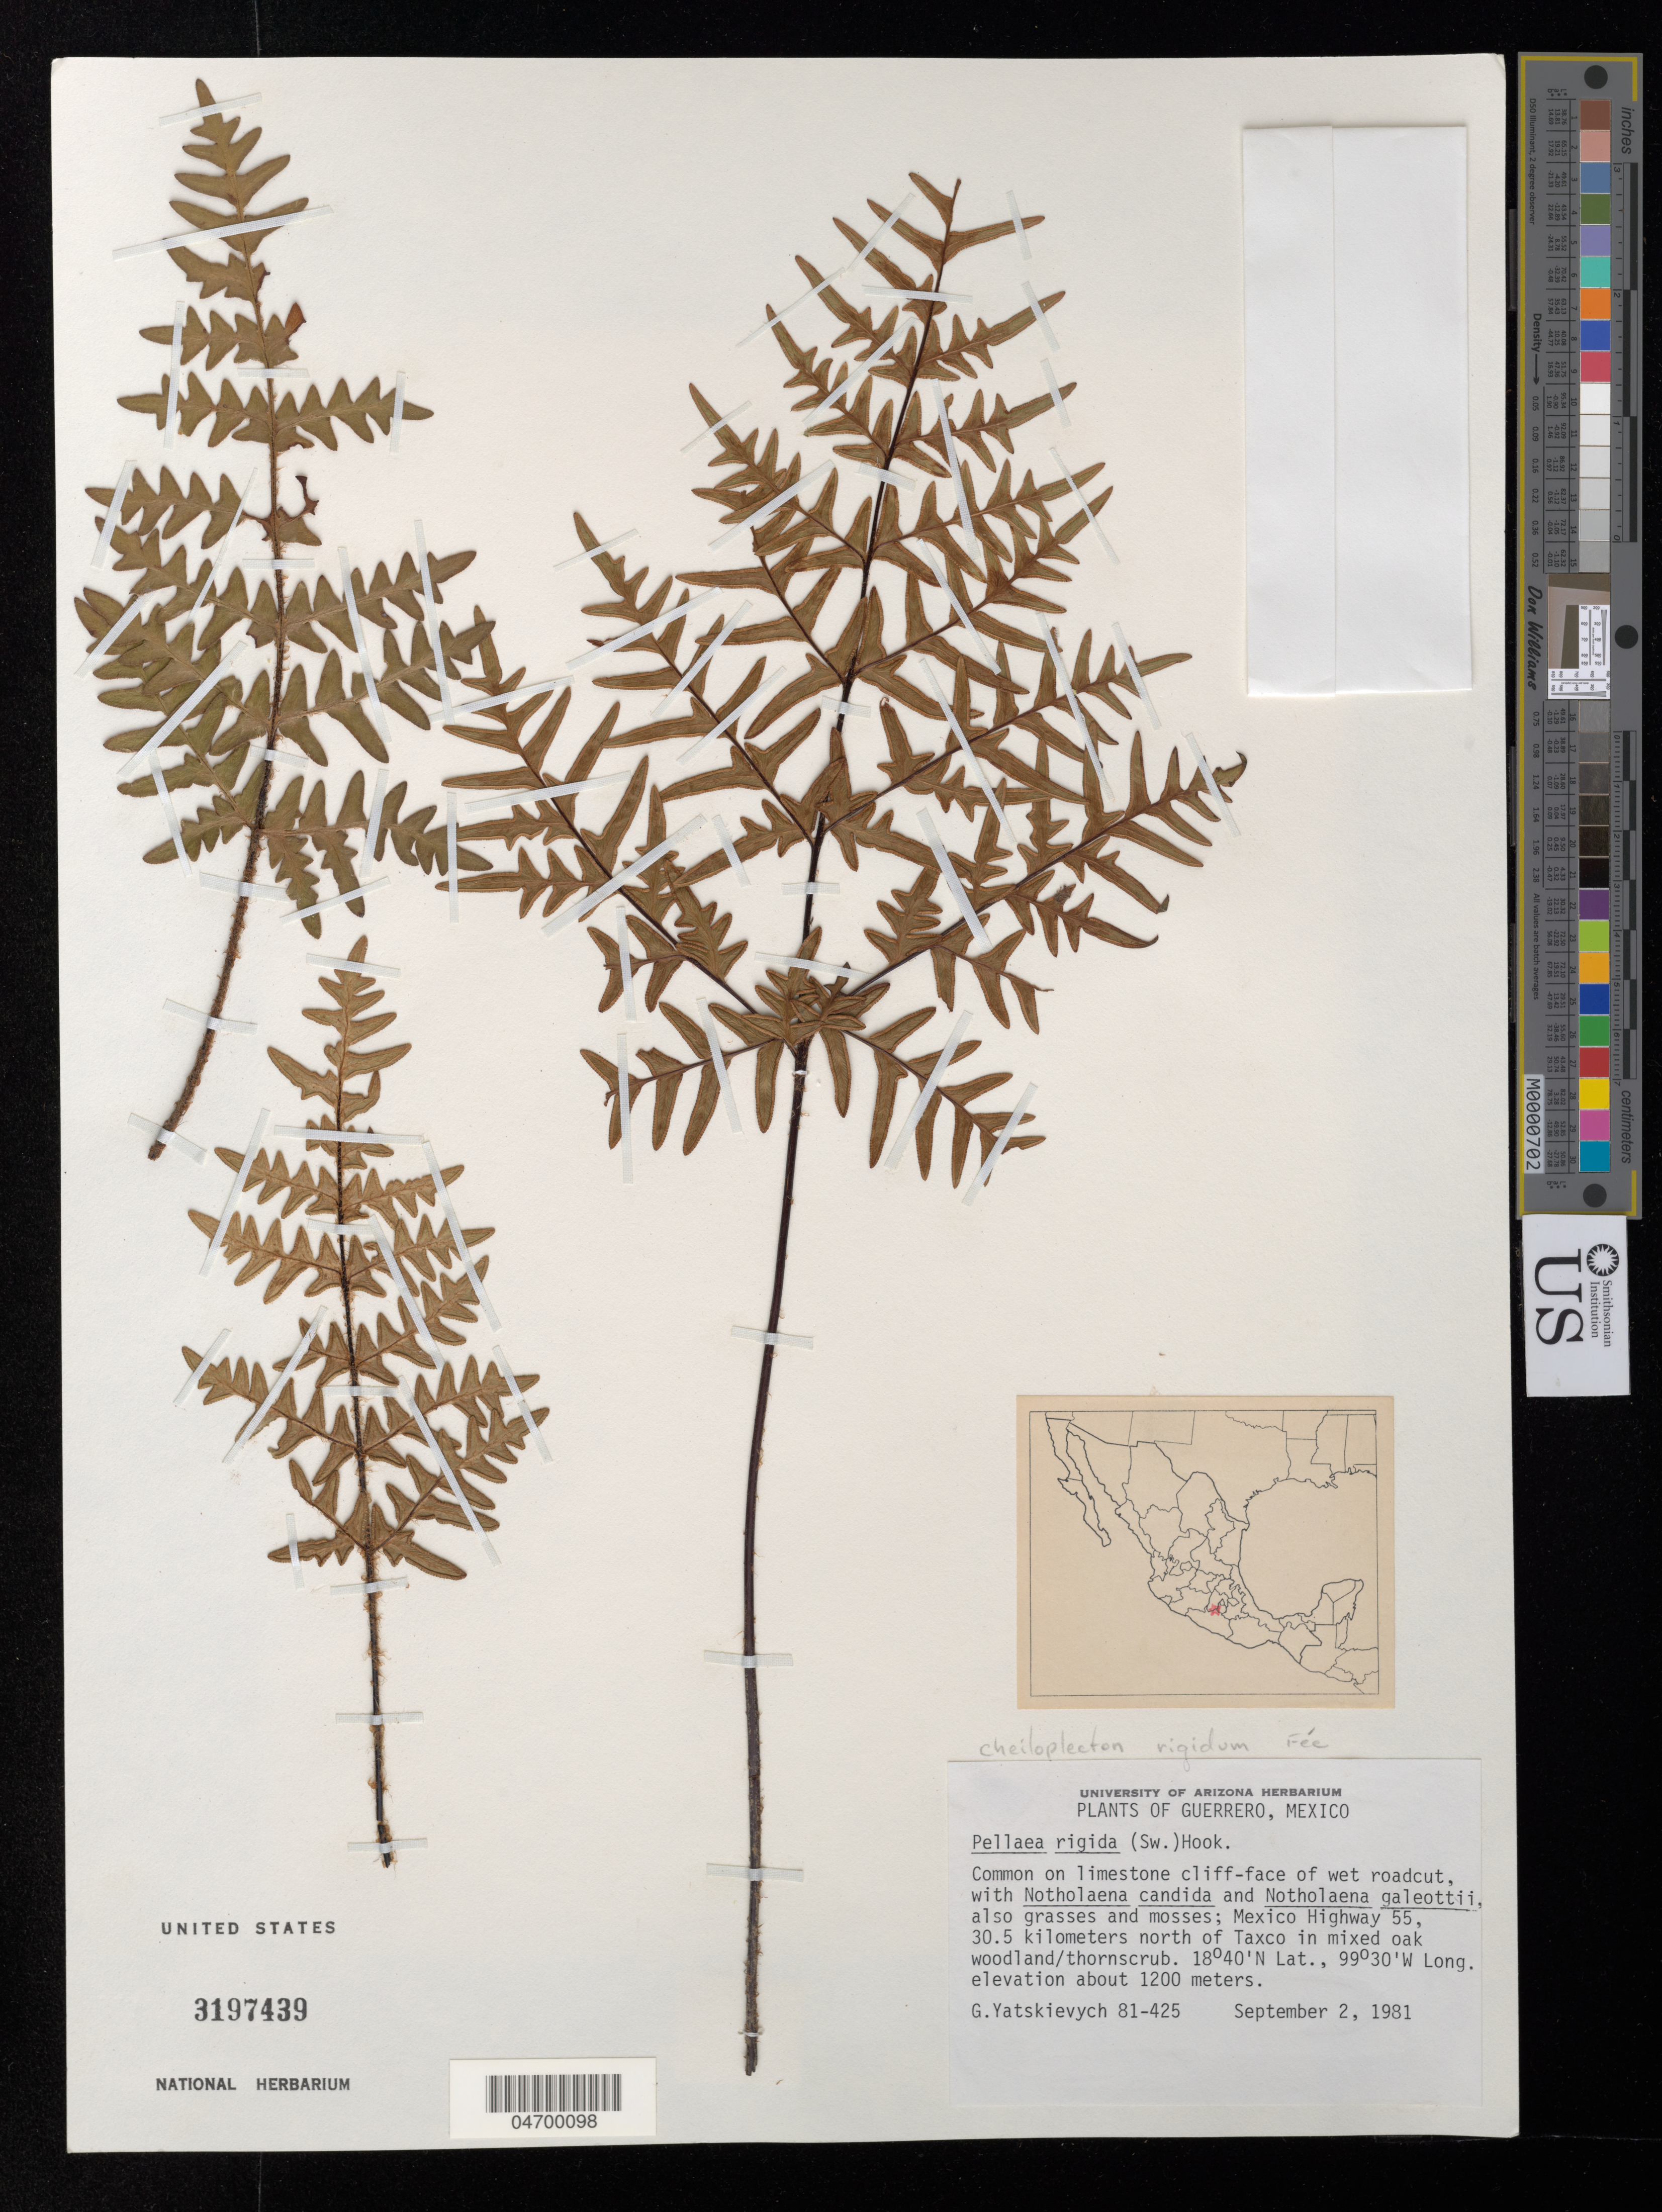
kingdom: Plantae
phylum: Tracheophyta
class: Polypodiopsida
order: Polypodiales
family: Pteridaceae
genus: Cheiloplecton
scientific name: Cheiloplecton rigidum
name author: (Sw.) Fée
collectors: G. Yatskievych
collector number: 81-425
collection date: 1981-09-02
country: Mexico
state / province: Guerrero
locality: Mexico Highway 55, 30.5 kilometers north of Taxco in mixed oak woodland / thornscrub.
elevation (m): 1200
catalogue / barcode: US 3197439